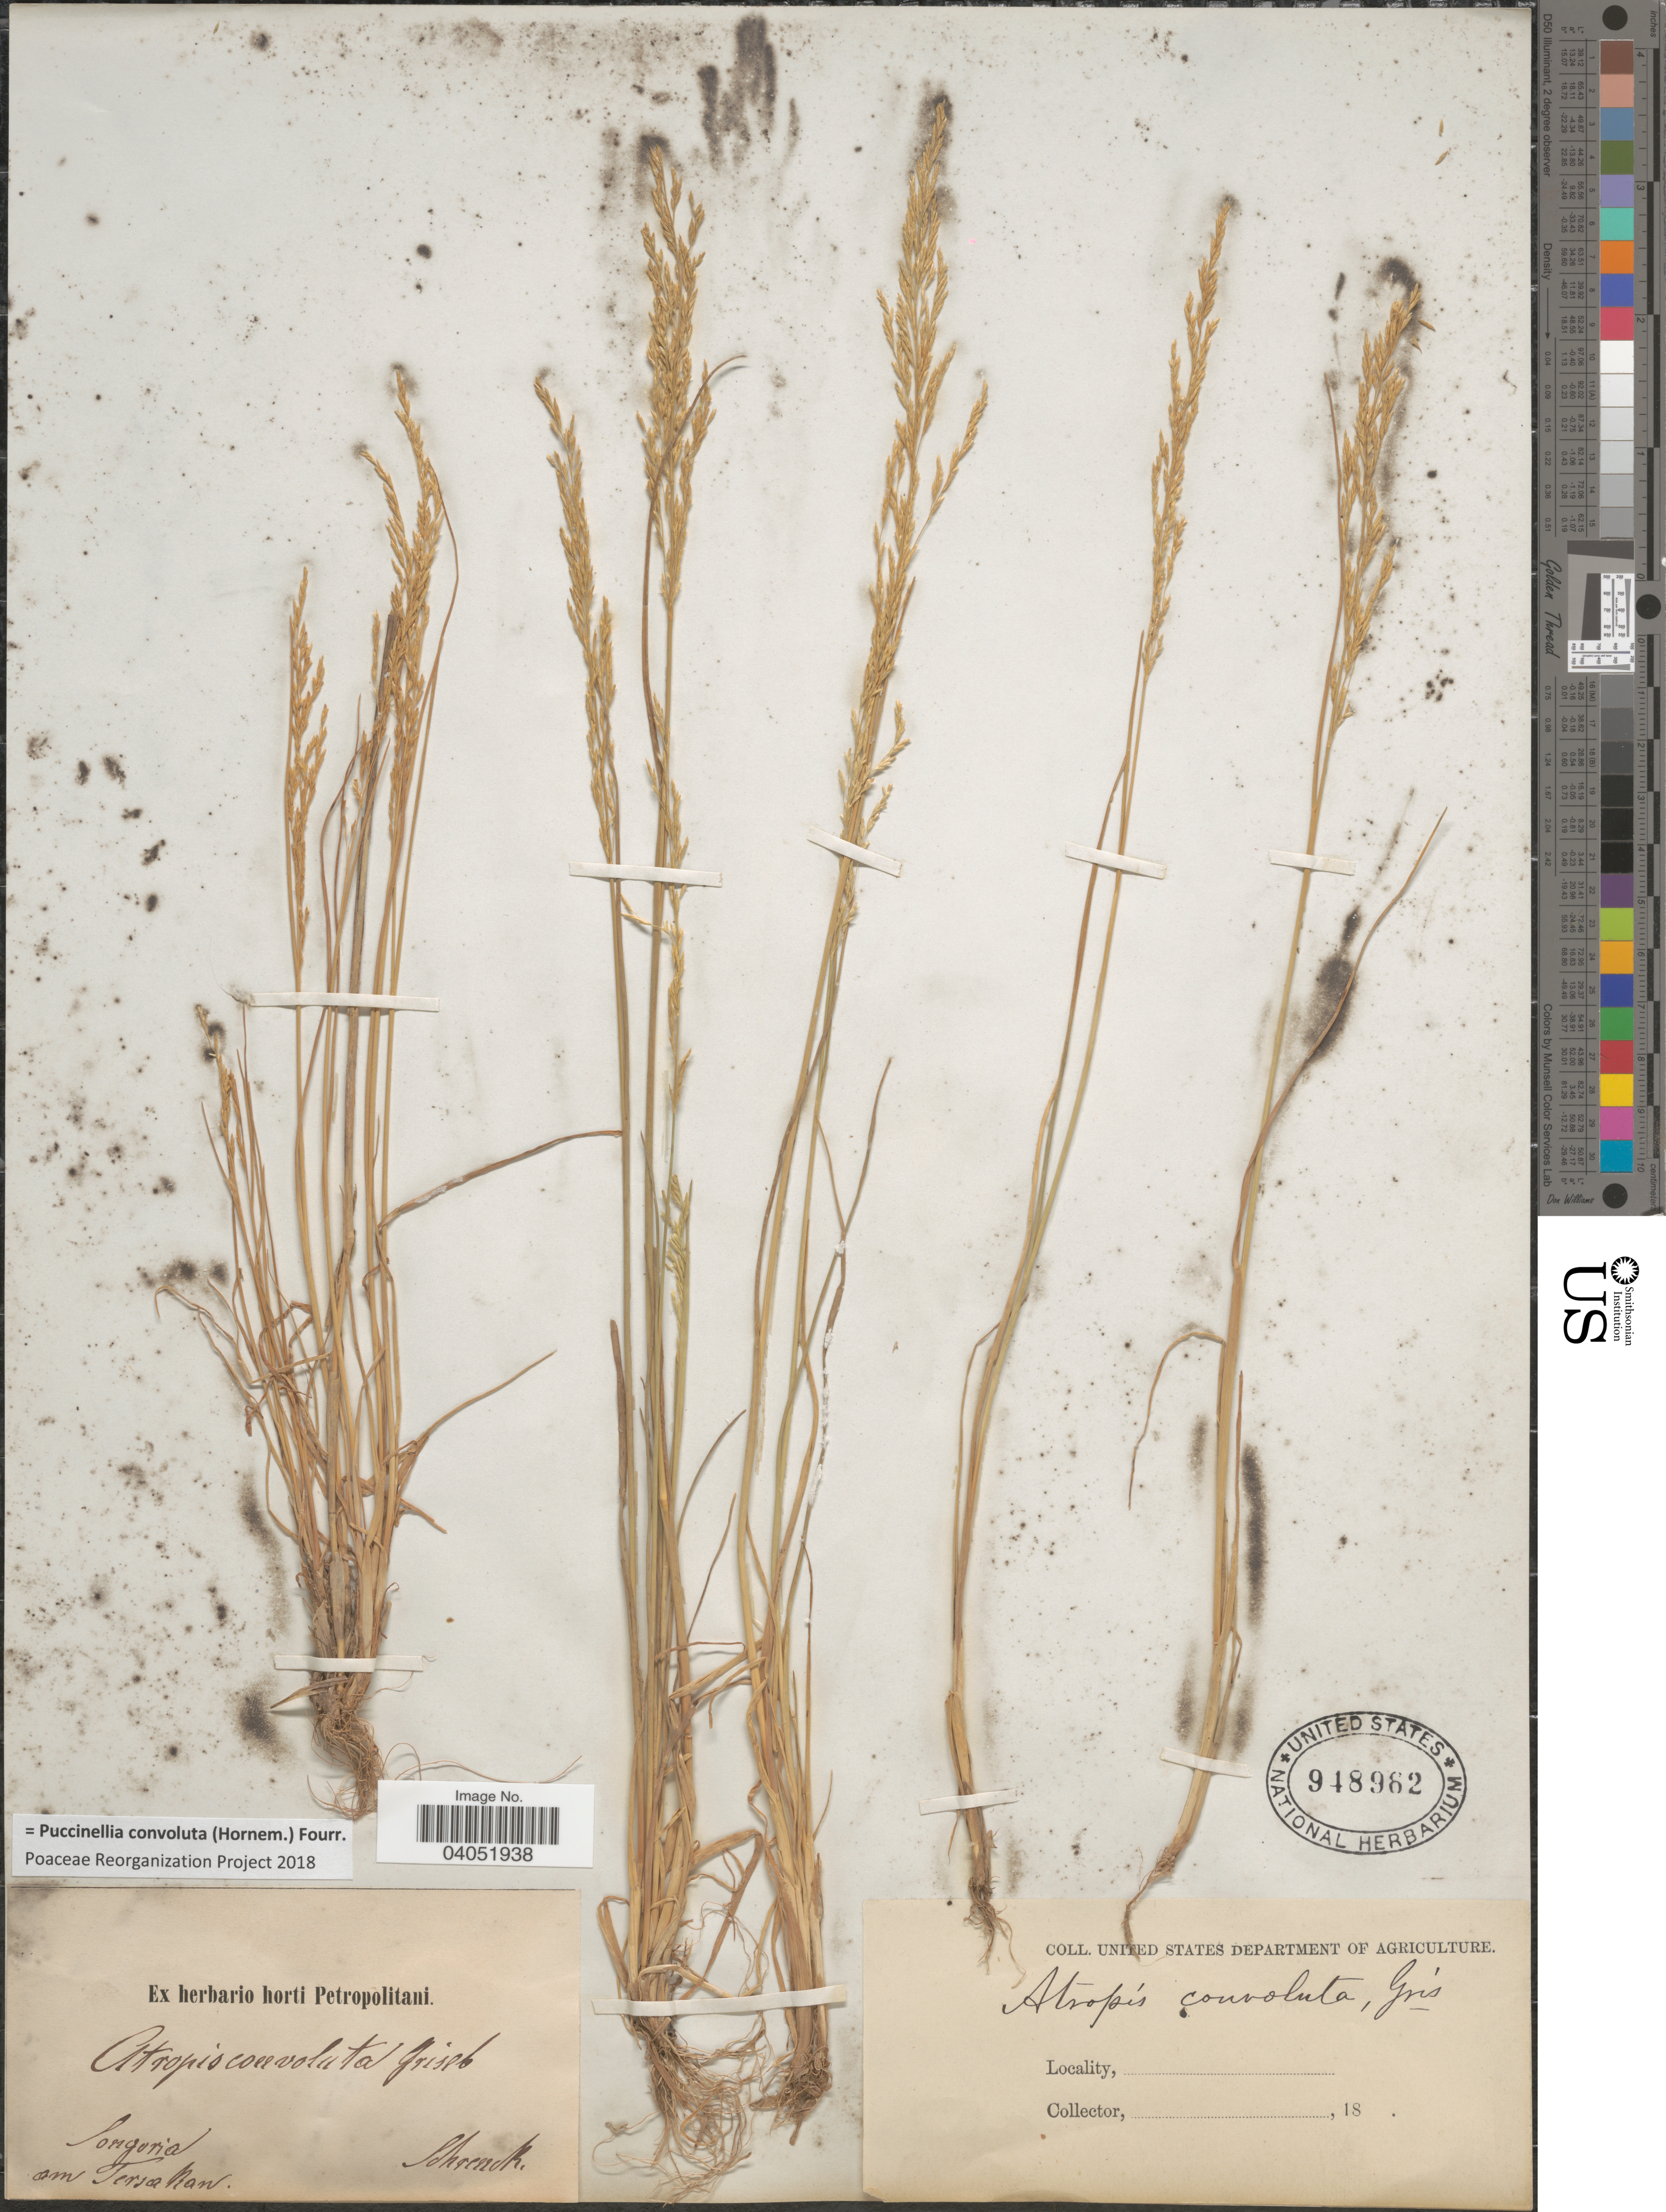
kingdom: Plantae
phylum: Tracheophyta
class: Liliopsida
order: Poales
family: Poaceae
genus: Puccinellia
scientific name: Puccinellia convoluta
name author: (Hornem.) Fourr.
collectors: A.G. Schrenk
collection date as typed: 18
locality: Songoria am Tersakan.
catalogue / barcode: US 948962